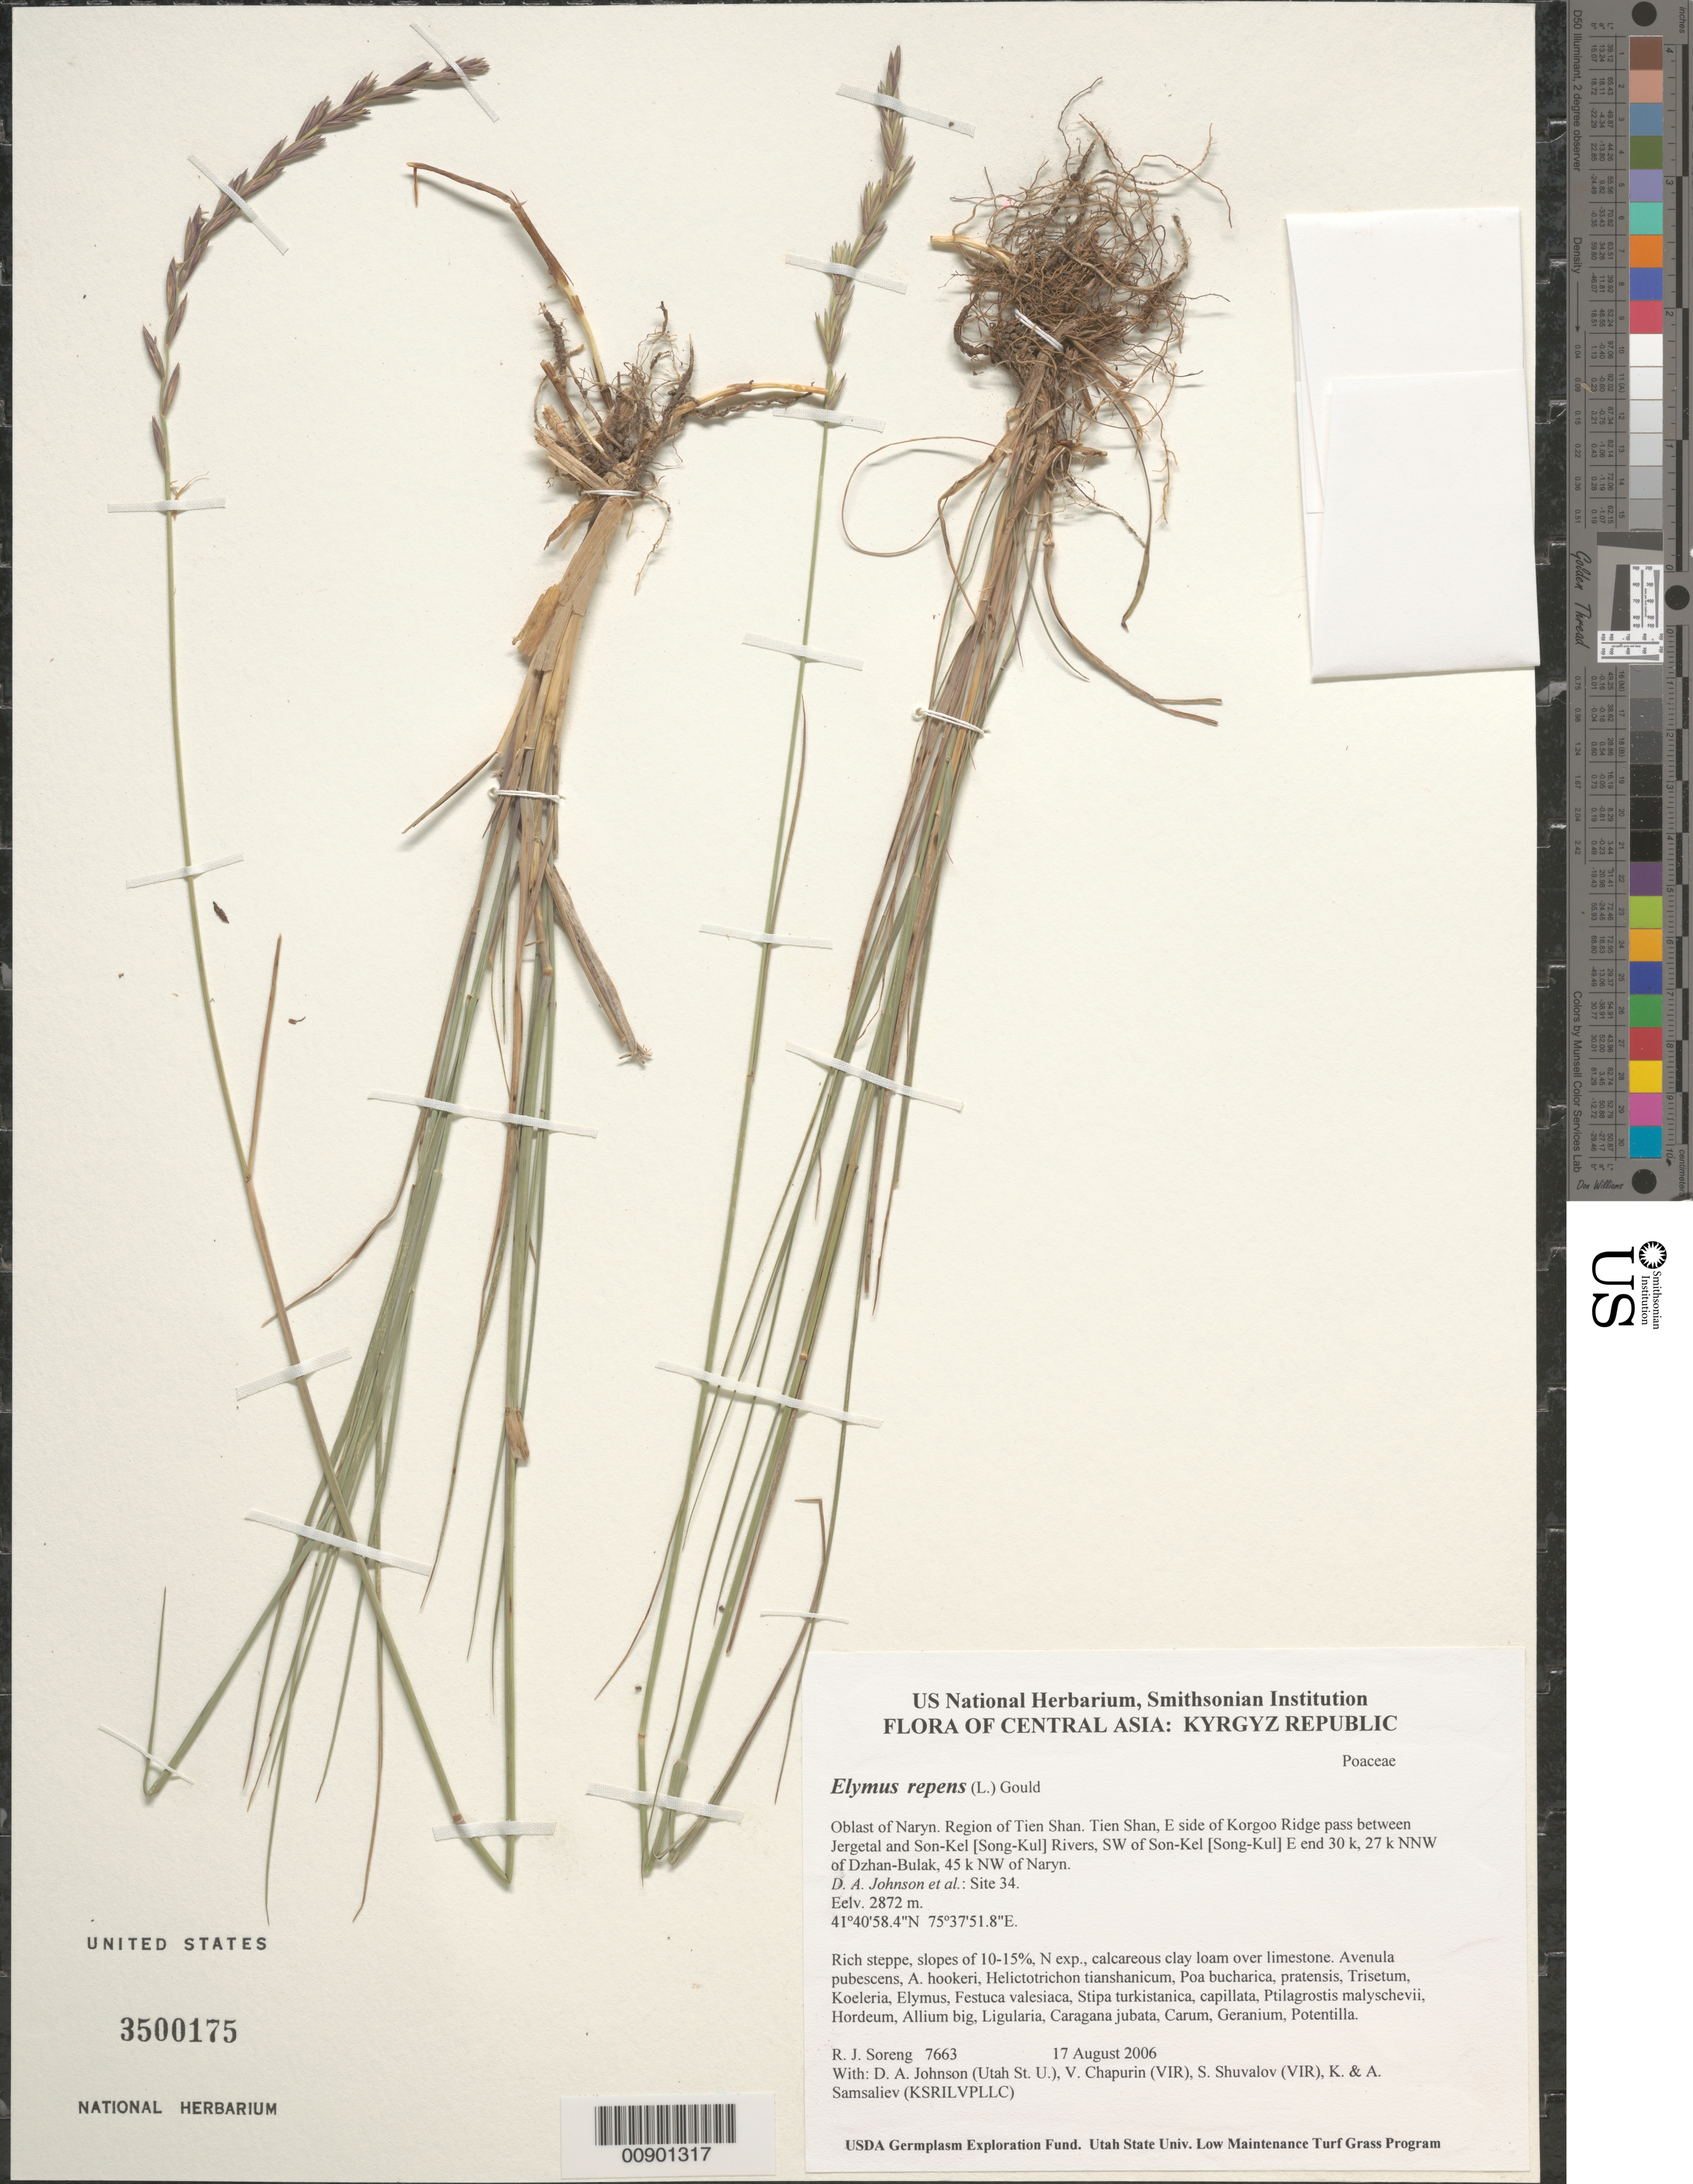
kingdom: Plantae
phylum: Tracheophyta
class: Liliopsida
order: Poales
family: Poaceae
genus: Elymus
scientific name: Elymus repens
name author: (L.) Gould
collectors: R. J. Soreng, D. Johnson, S. Shuvalov, V. Chapurin, K. Samsaliev & A. Samsaliev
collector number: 7663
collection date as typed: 17 Aug 2006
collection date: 2006-08-17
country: Kyrgyzstan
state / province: Naryn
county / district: Tien Shan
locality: Tien Shan, E side of Korgoo Ridge pass between Jergetal and Son-Kel Rivers, SW of Son-Kel E end 30 k, 27 km NNW of Dzhan-Bulak, 45 km NW of Naryn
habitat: Rich steppe, slopes of 10-15%, N exp., calcareous clay loam over limestone,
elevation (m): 2872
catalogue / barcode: US 3500175